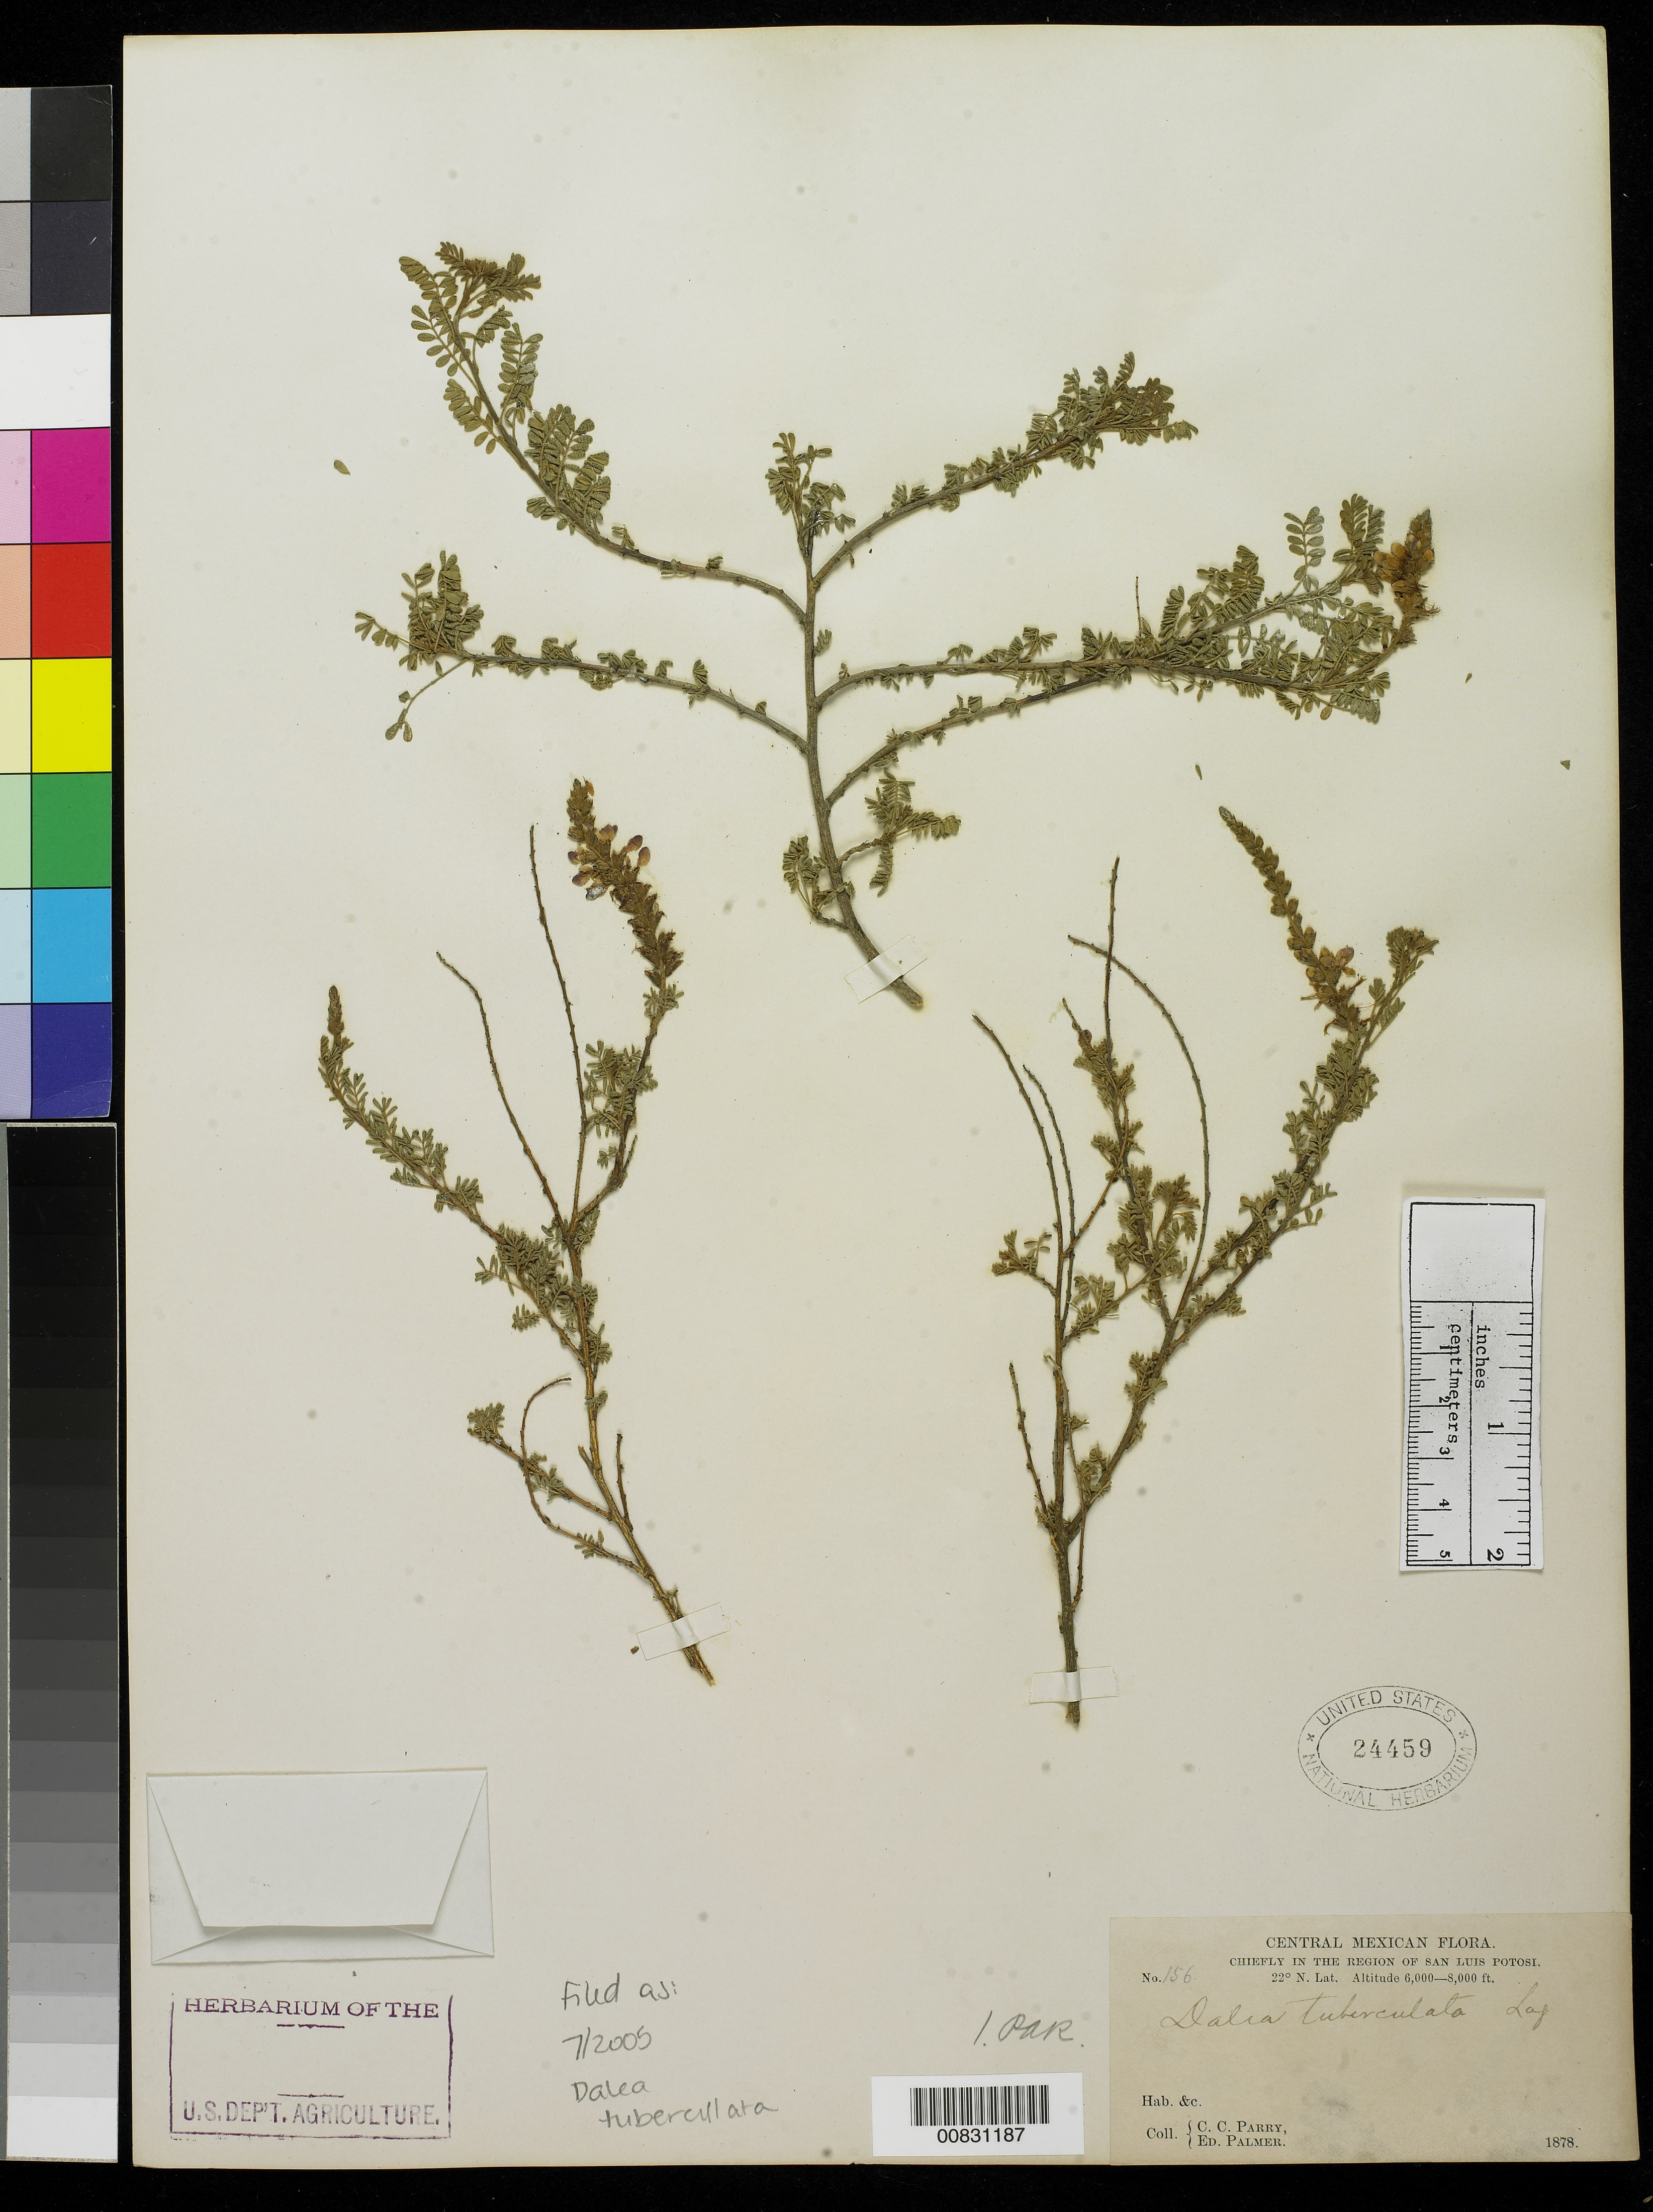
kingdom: Plantae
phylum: Tracheophyta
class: Magnoliopsida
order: Fabales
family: Fabaceae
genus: Dalea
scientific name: Dalea tuberculata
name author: Lag.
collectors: C. C. Parry & E. Palmer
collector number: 156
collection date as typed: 1878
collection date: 1878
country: Mexico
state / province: San Luis Potosí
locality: Chiefly in the region of San Luis Potosí.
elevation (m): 1829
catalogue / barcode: US 24459